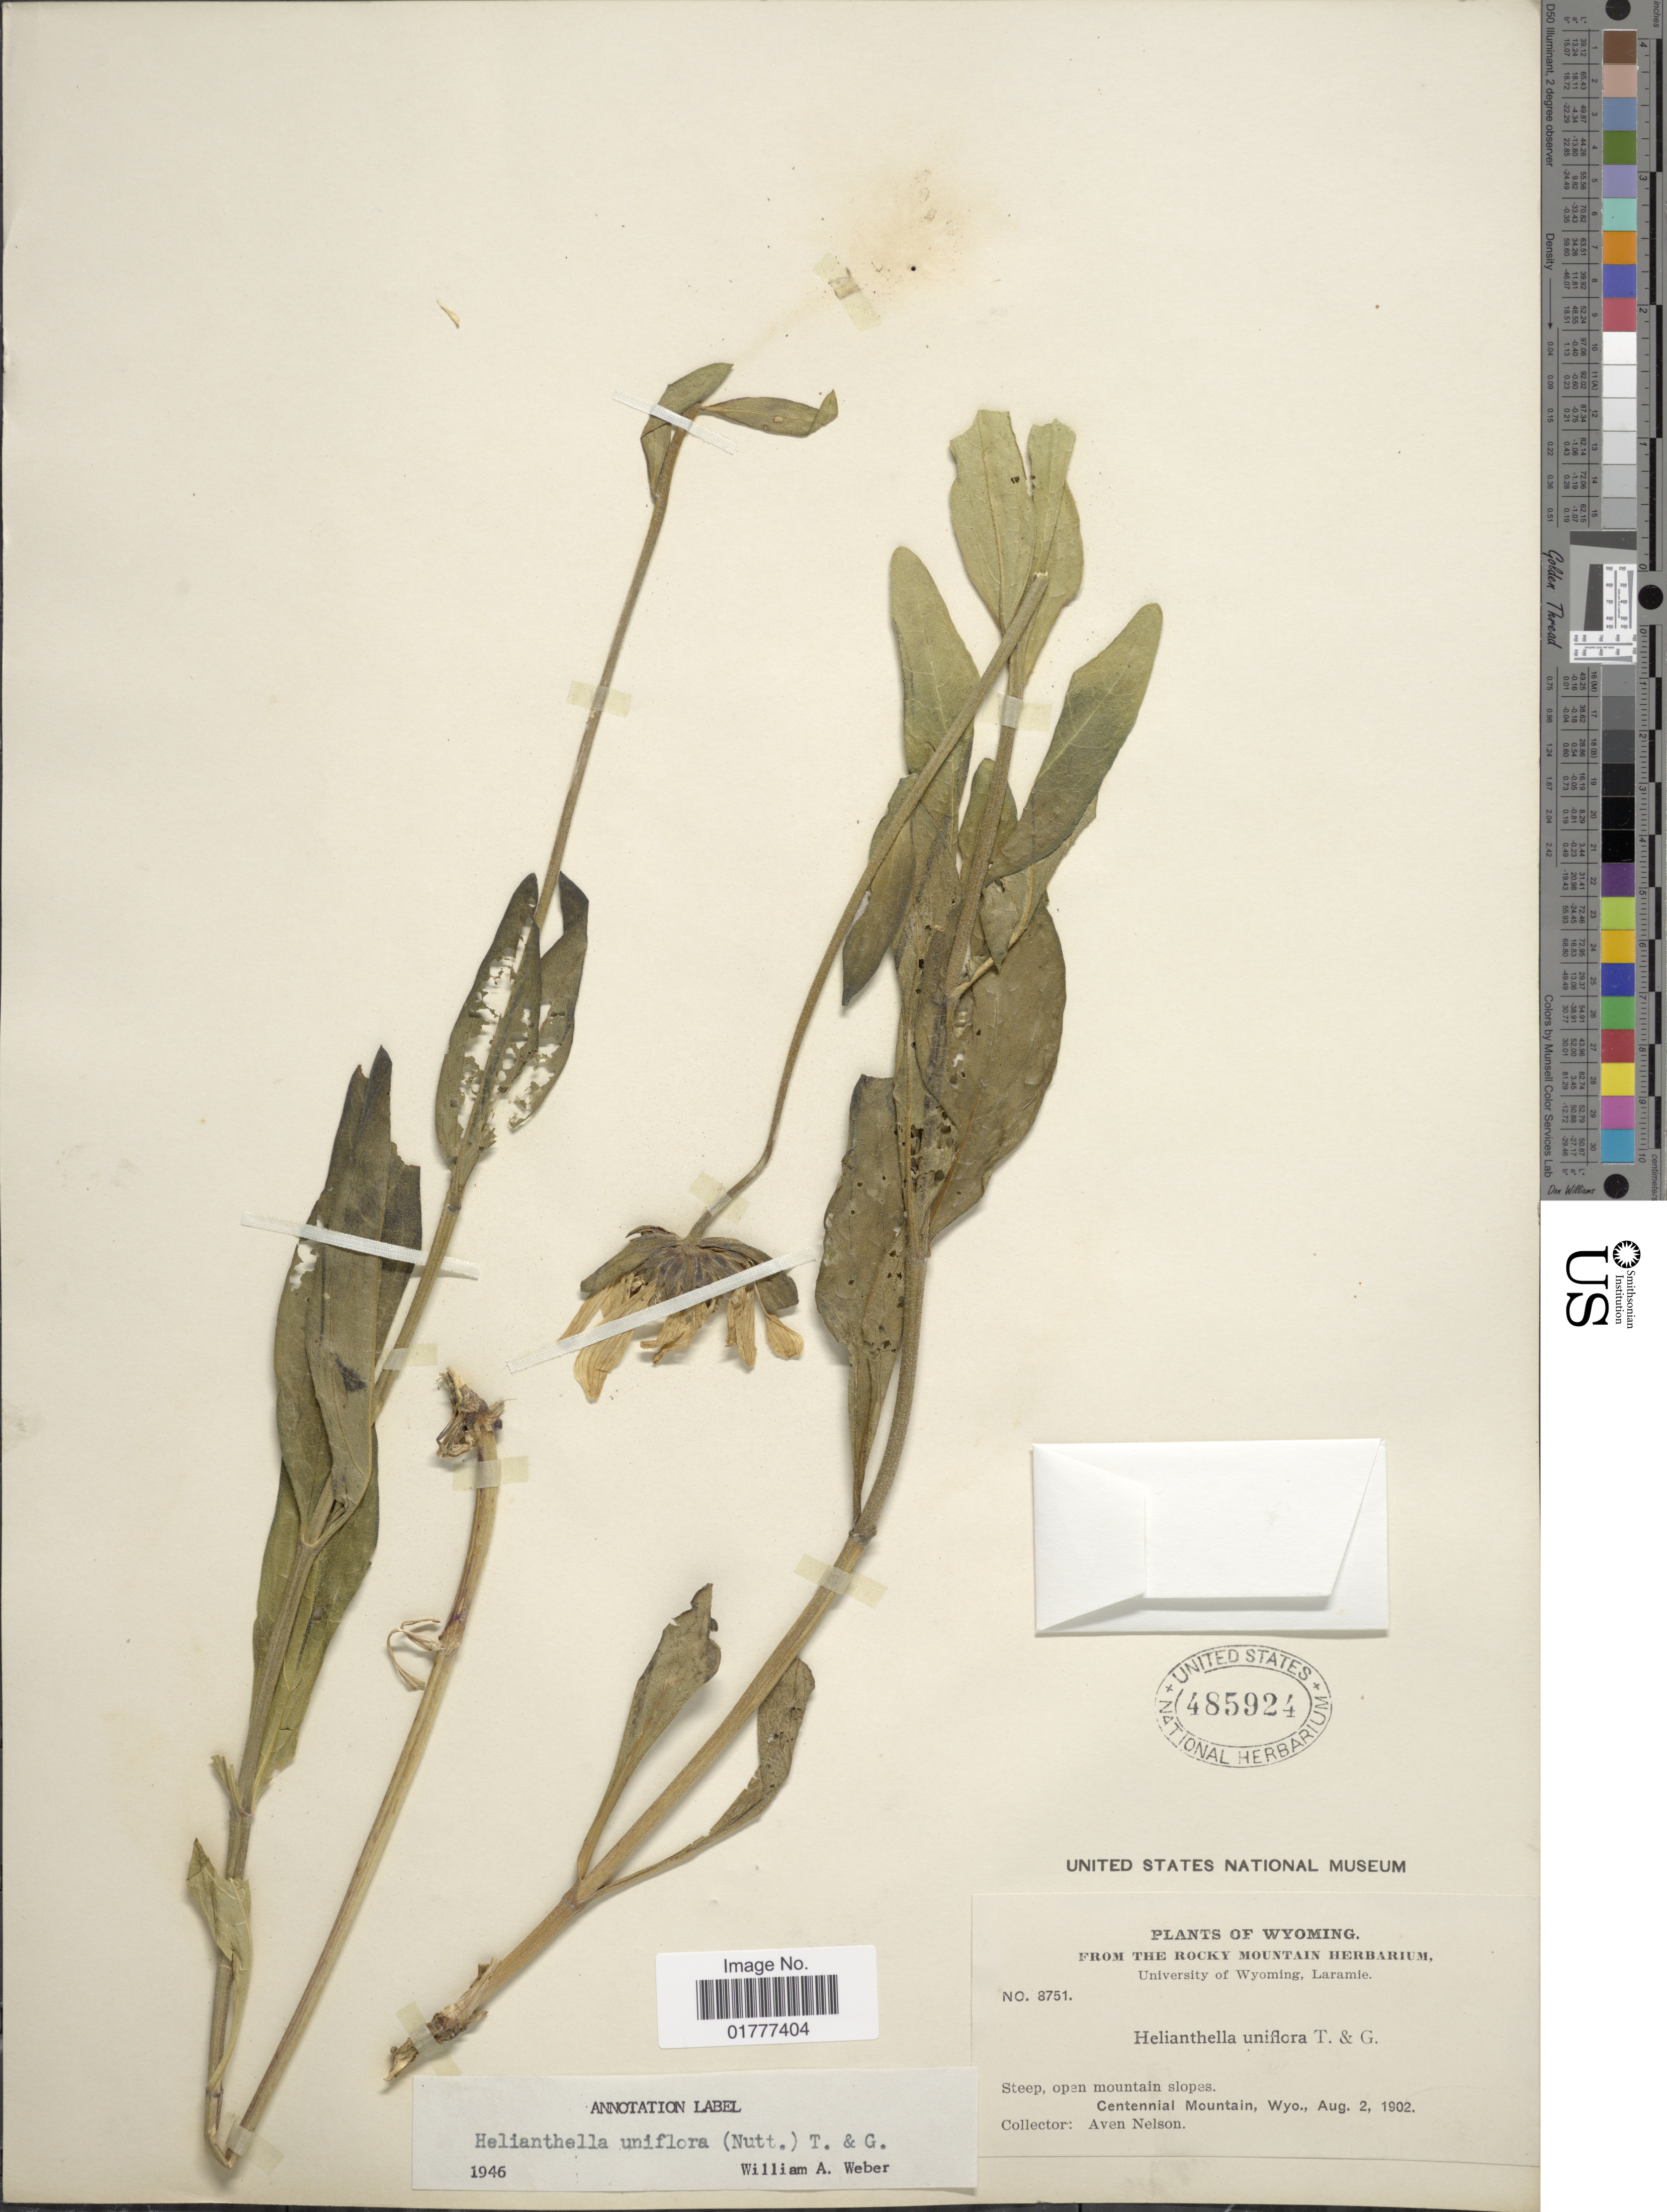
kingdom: Plantae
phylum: Tracheophyta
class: Magnoliopsida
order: Asterales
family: Asteraceae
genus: Helianthella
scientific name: Helianthella uniflora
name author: Torr. & A. Gray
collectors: A. Nelson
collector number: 8751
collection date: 1902-08-02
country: United States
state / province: Wyoming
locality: Steep, open mountain slopes, Centennial Mountain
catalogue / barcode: US 485924